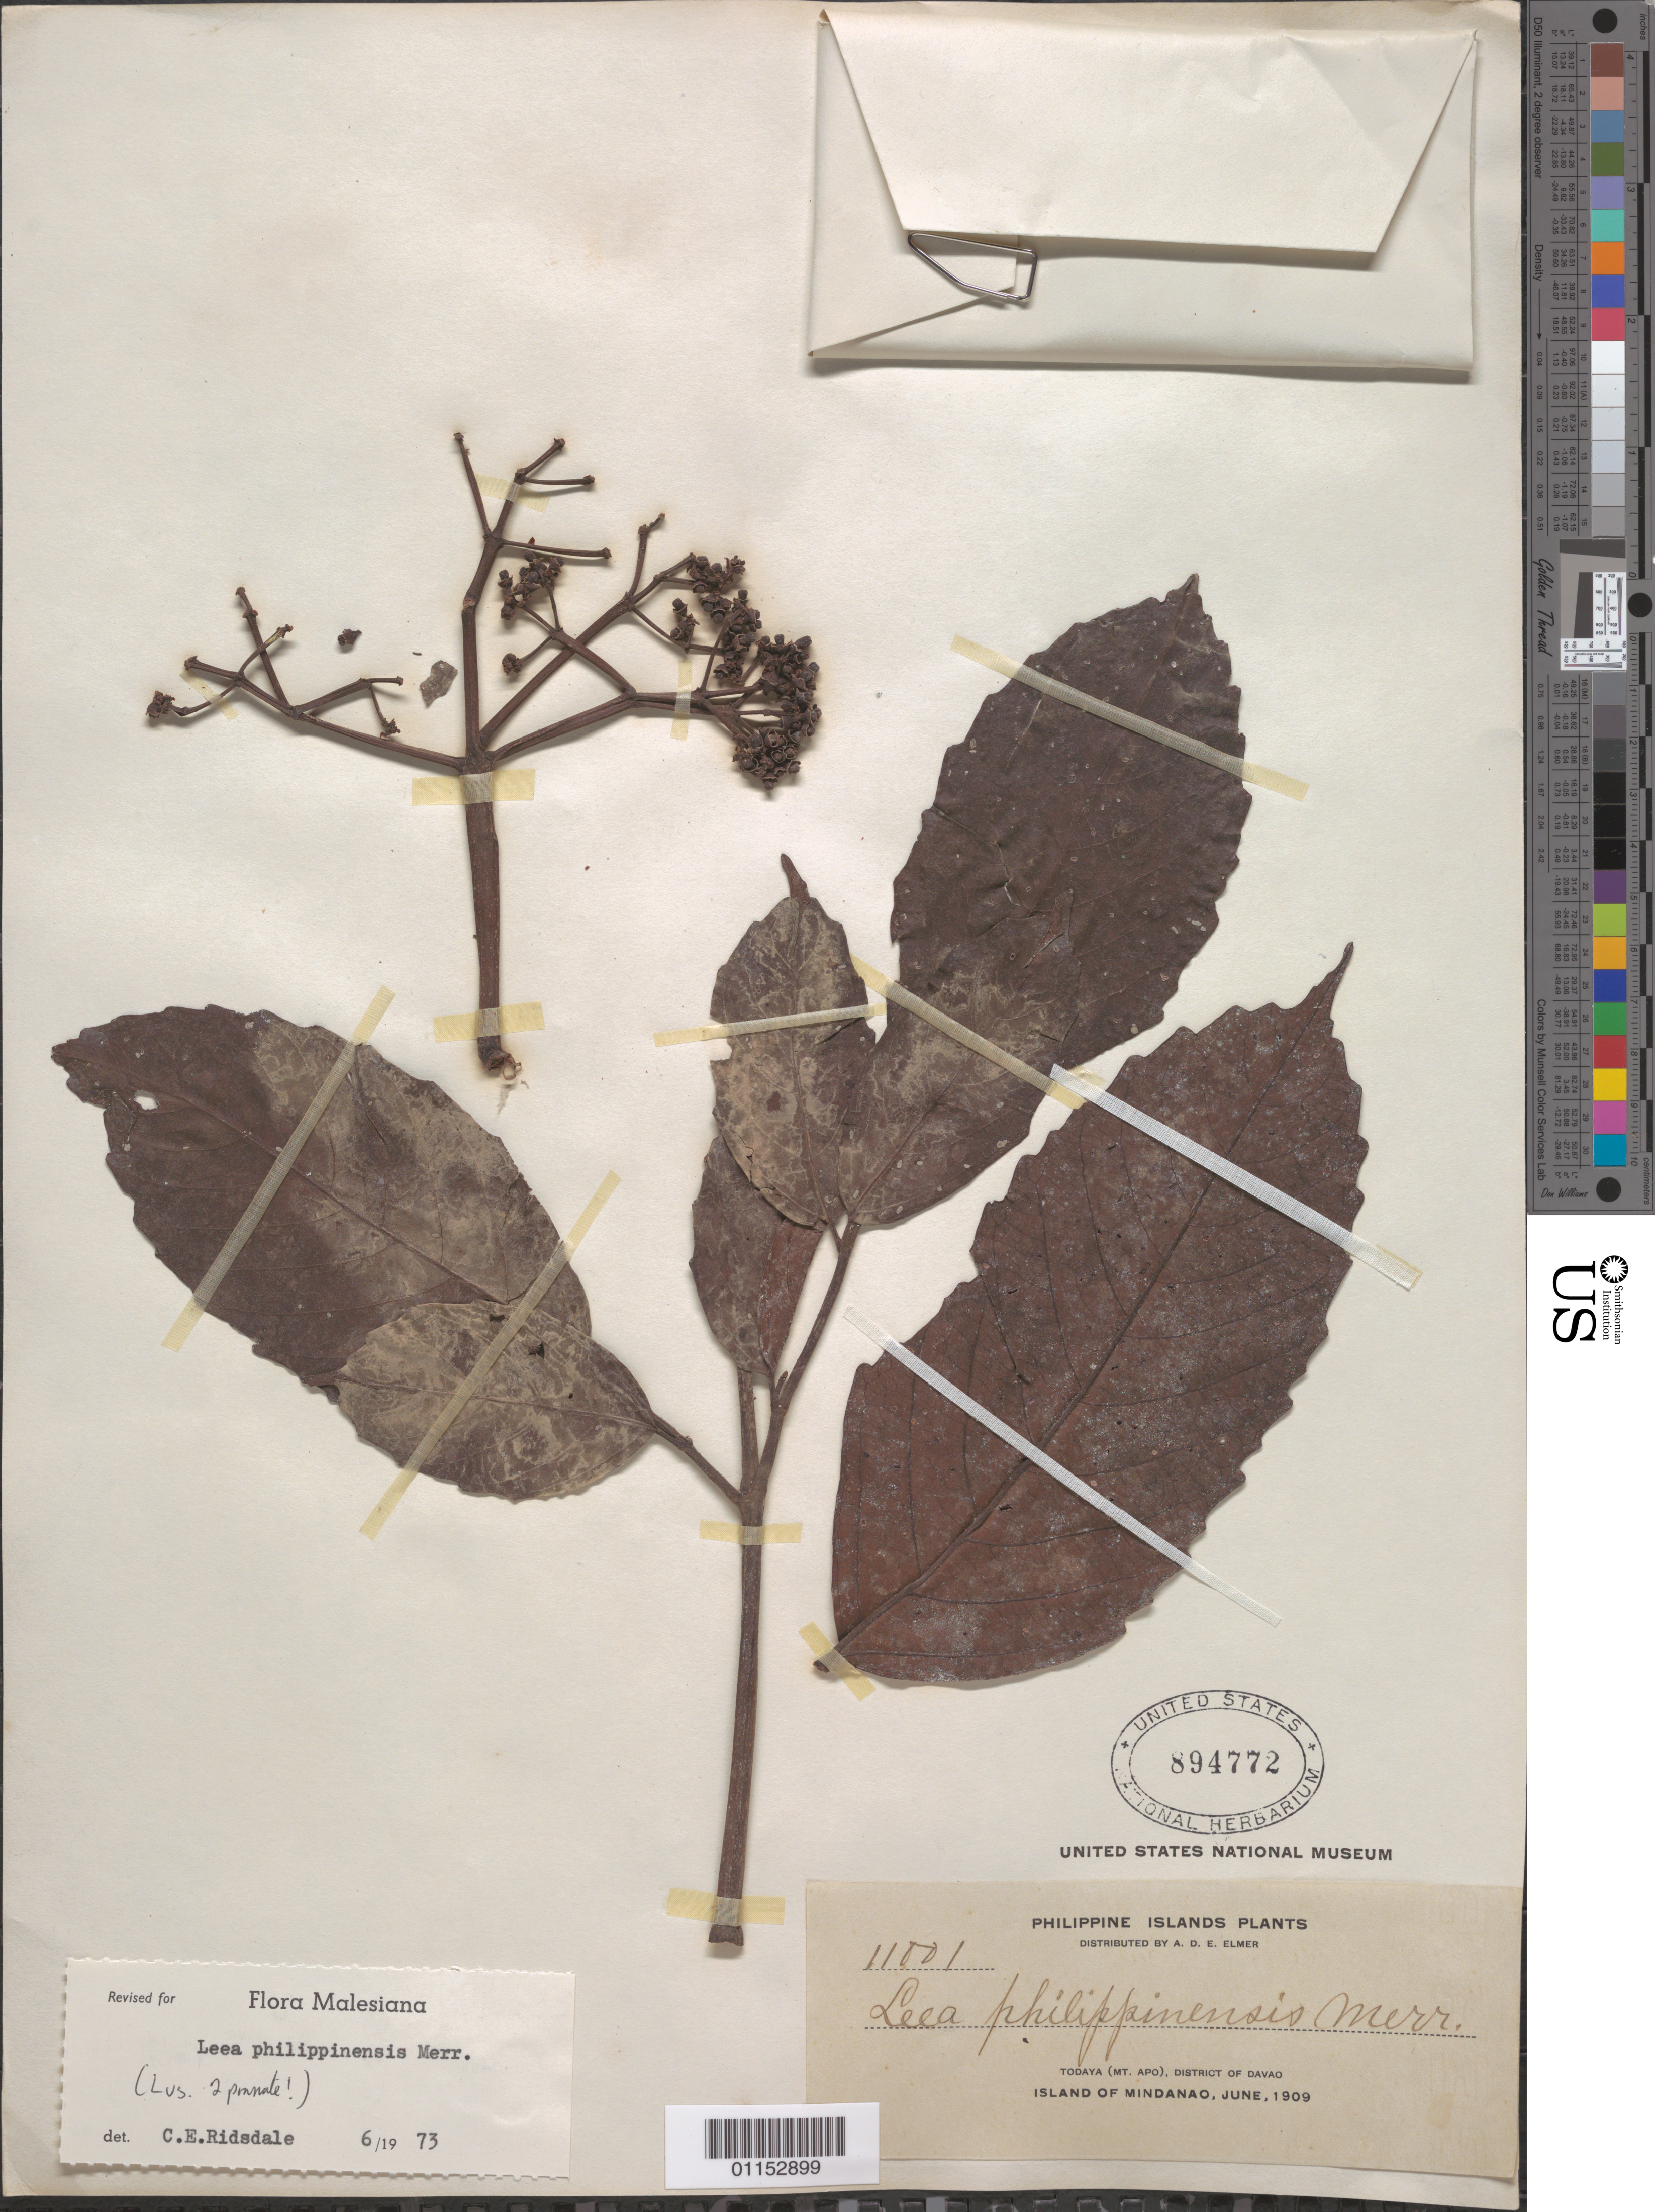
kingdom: Plantae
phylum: Tracheophyta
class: Magnoliopsida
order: Vitales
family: Vitaceae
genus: Leea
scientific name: Leea philippinensis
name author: Merr.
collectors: A. D. E. Elmer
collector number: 11001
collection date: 1909-06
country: Philippines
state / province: Davao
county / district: Davao del Sur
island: Mindanao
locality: Todaya, Mt Apo.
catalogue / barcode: US 894772